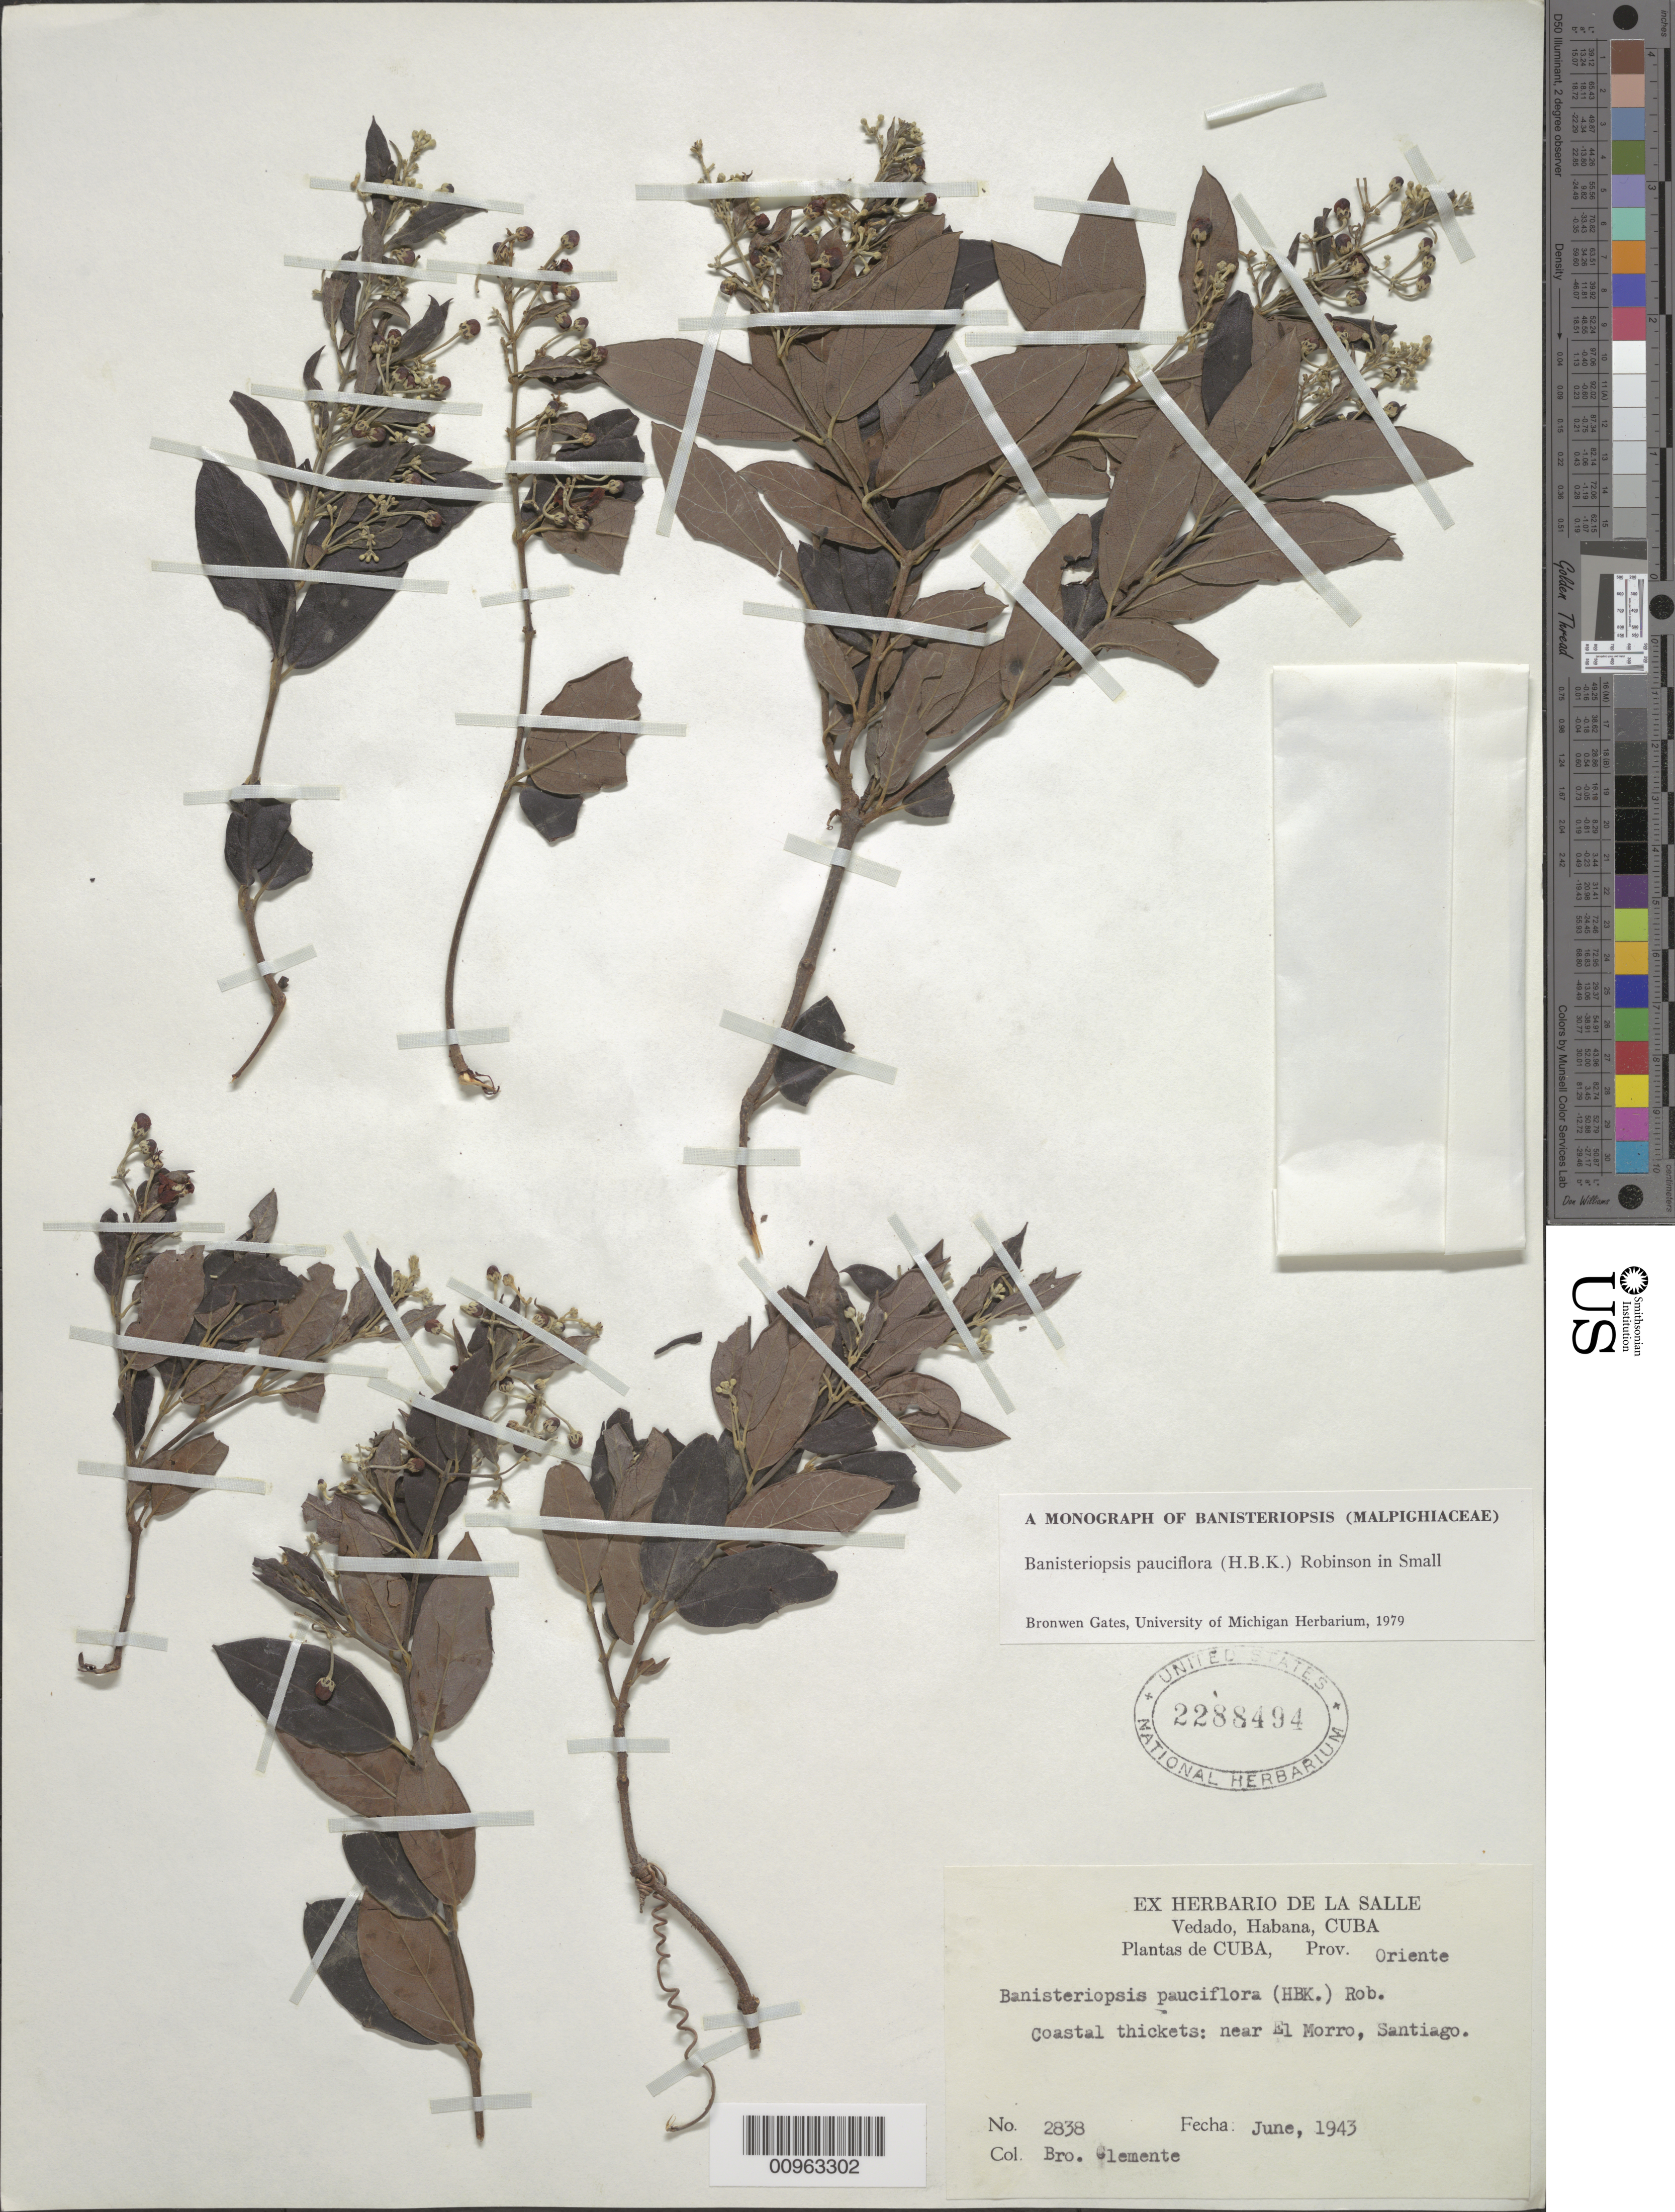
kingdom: Plantae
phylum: Tracheophyta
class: Magnoliopsida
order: Malpighiales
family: Malpighiaceae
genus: Banisteriopsis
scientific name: Banisteriopsis pauciflora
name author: (Kunth) C.B. Rob.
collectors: Bro. Clemente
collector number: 2838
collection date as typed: Jun 1943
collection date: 1943-06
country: Cuba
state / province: Santiago de Cuba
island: Cuba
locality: Near El Morro, Santiago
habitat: Coastal thickets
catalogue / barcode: US 2288494